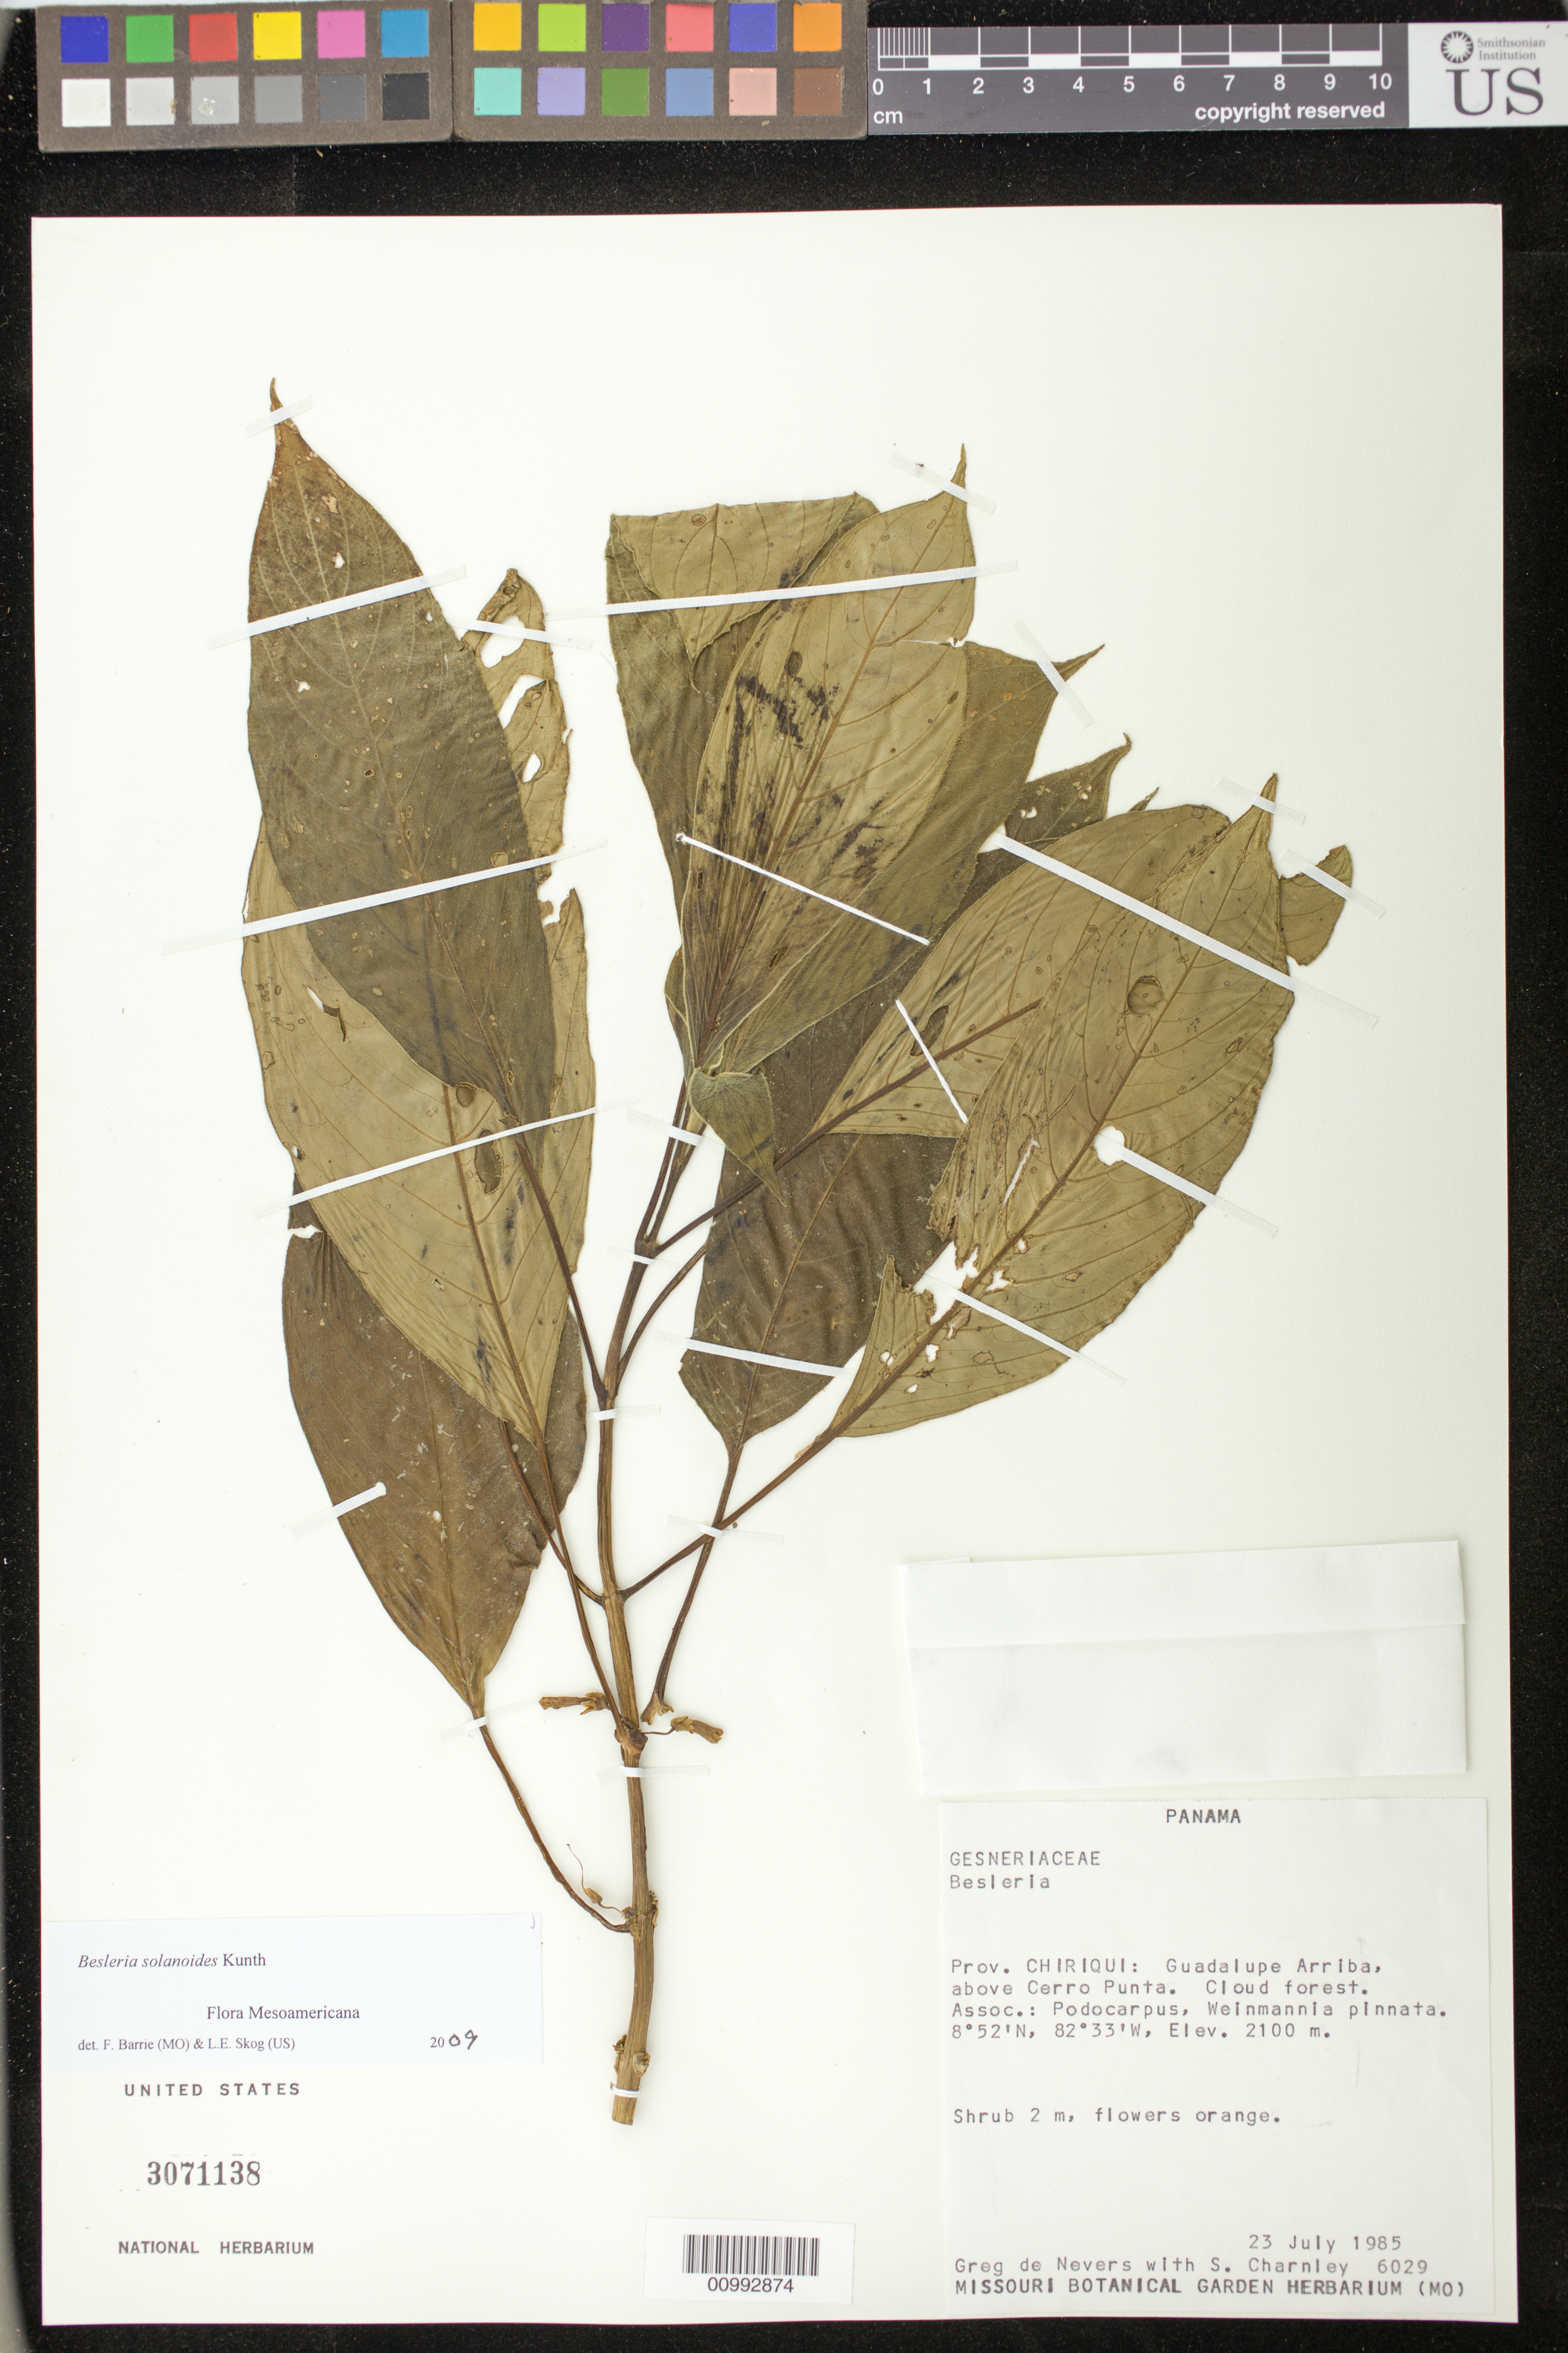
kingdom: Plantae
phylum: Tracheophyta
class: Magnoliopsida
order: Lamiales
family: Gesneriaceae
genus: Besleria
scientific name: Besleria solanoides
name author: Kunth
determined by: Barrie, F. R.; Skog, Laurence E.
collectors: G. C. de Nevers & S. Charnley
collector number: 6029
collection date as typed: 23 Jul 1985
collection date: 1985-07-23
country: Panama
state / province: Chiriquí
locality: Prov. Chiriqui: Guadalupe Arriba, above Cerro Punta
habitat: Cloud forest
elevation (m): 2100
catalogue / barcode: US 3071138